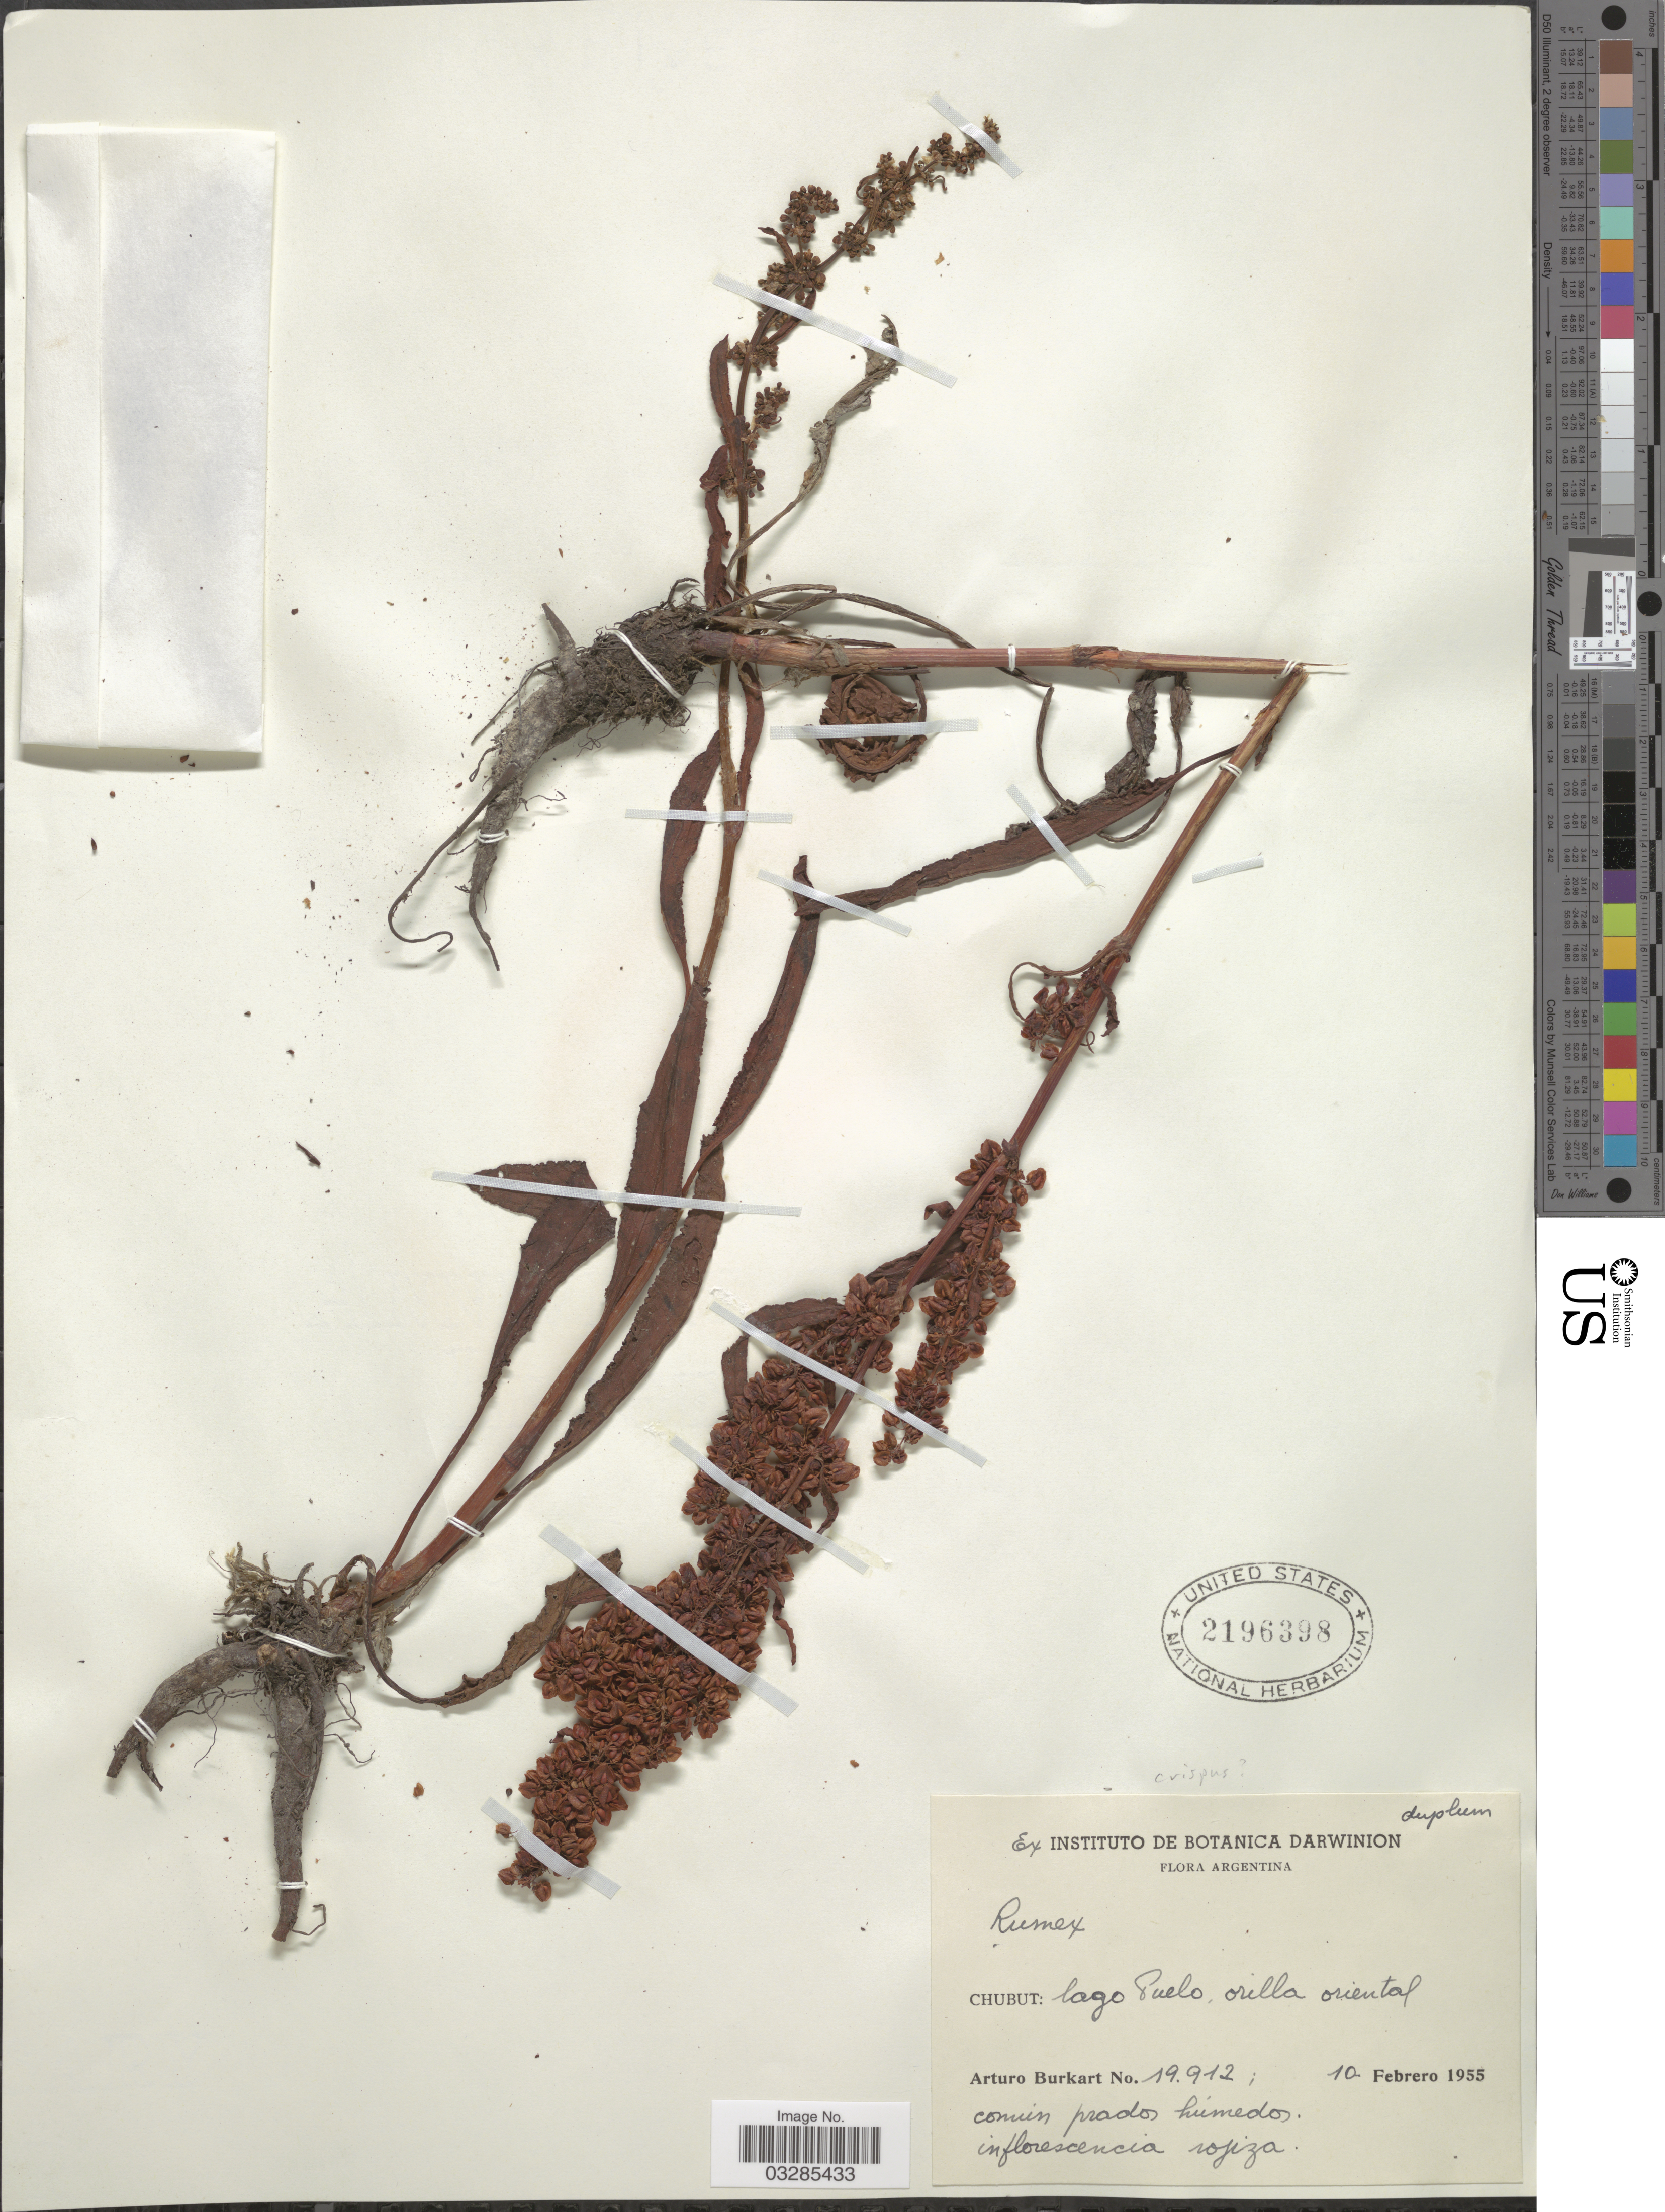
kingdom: Plantae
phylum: Tracheophyta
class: Magnoliopsida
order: Caryophyllales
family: Polygonaceae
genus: Rumex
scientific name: Rumex sp.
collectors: A. E. Burkart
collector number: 19.912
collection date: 1955-02-10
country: Argentina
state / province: Chubut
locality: Lago Suelo, orilla oriental.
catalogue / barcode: US 2196398